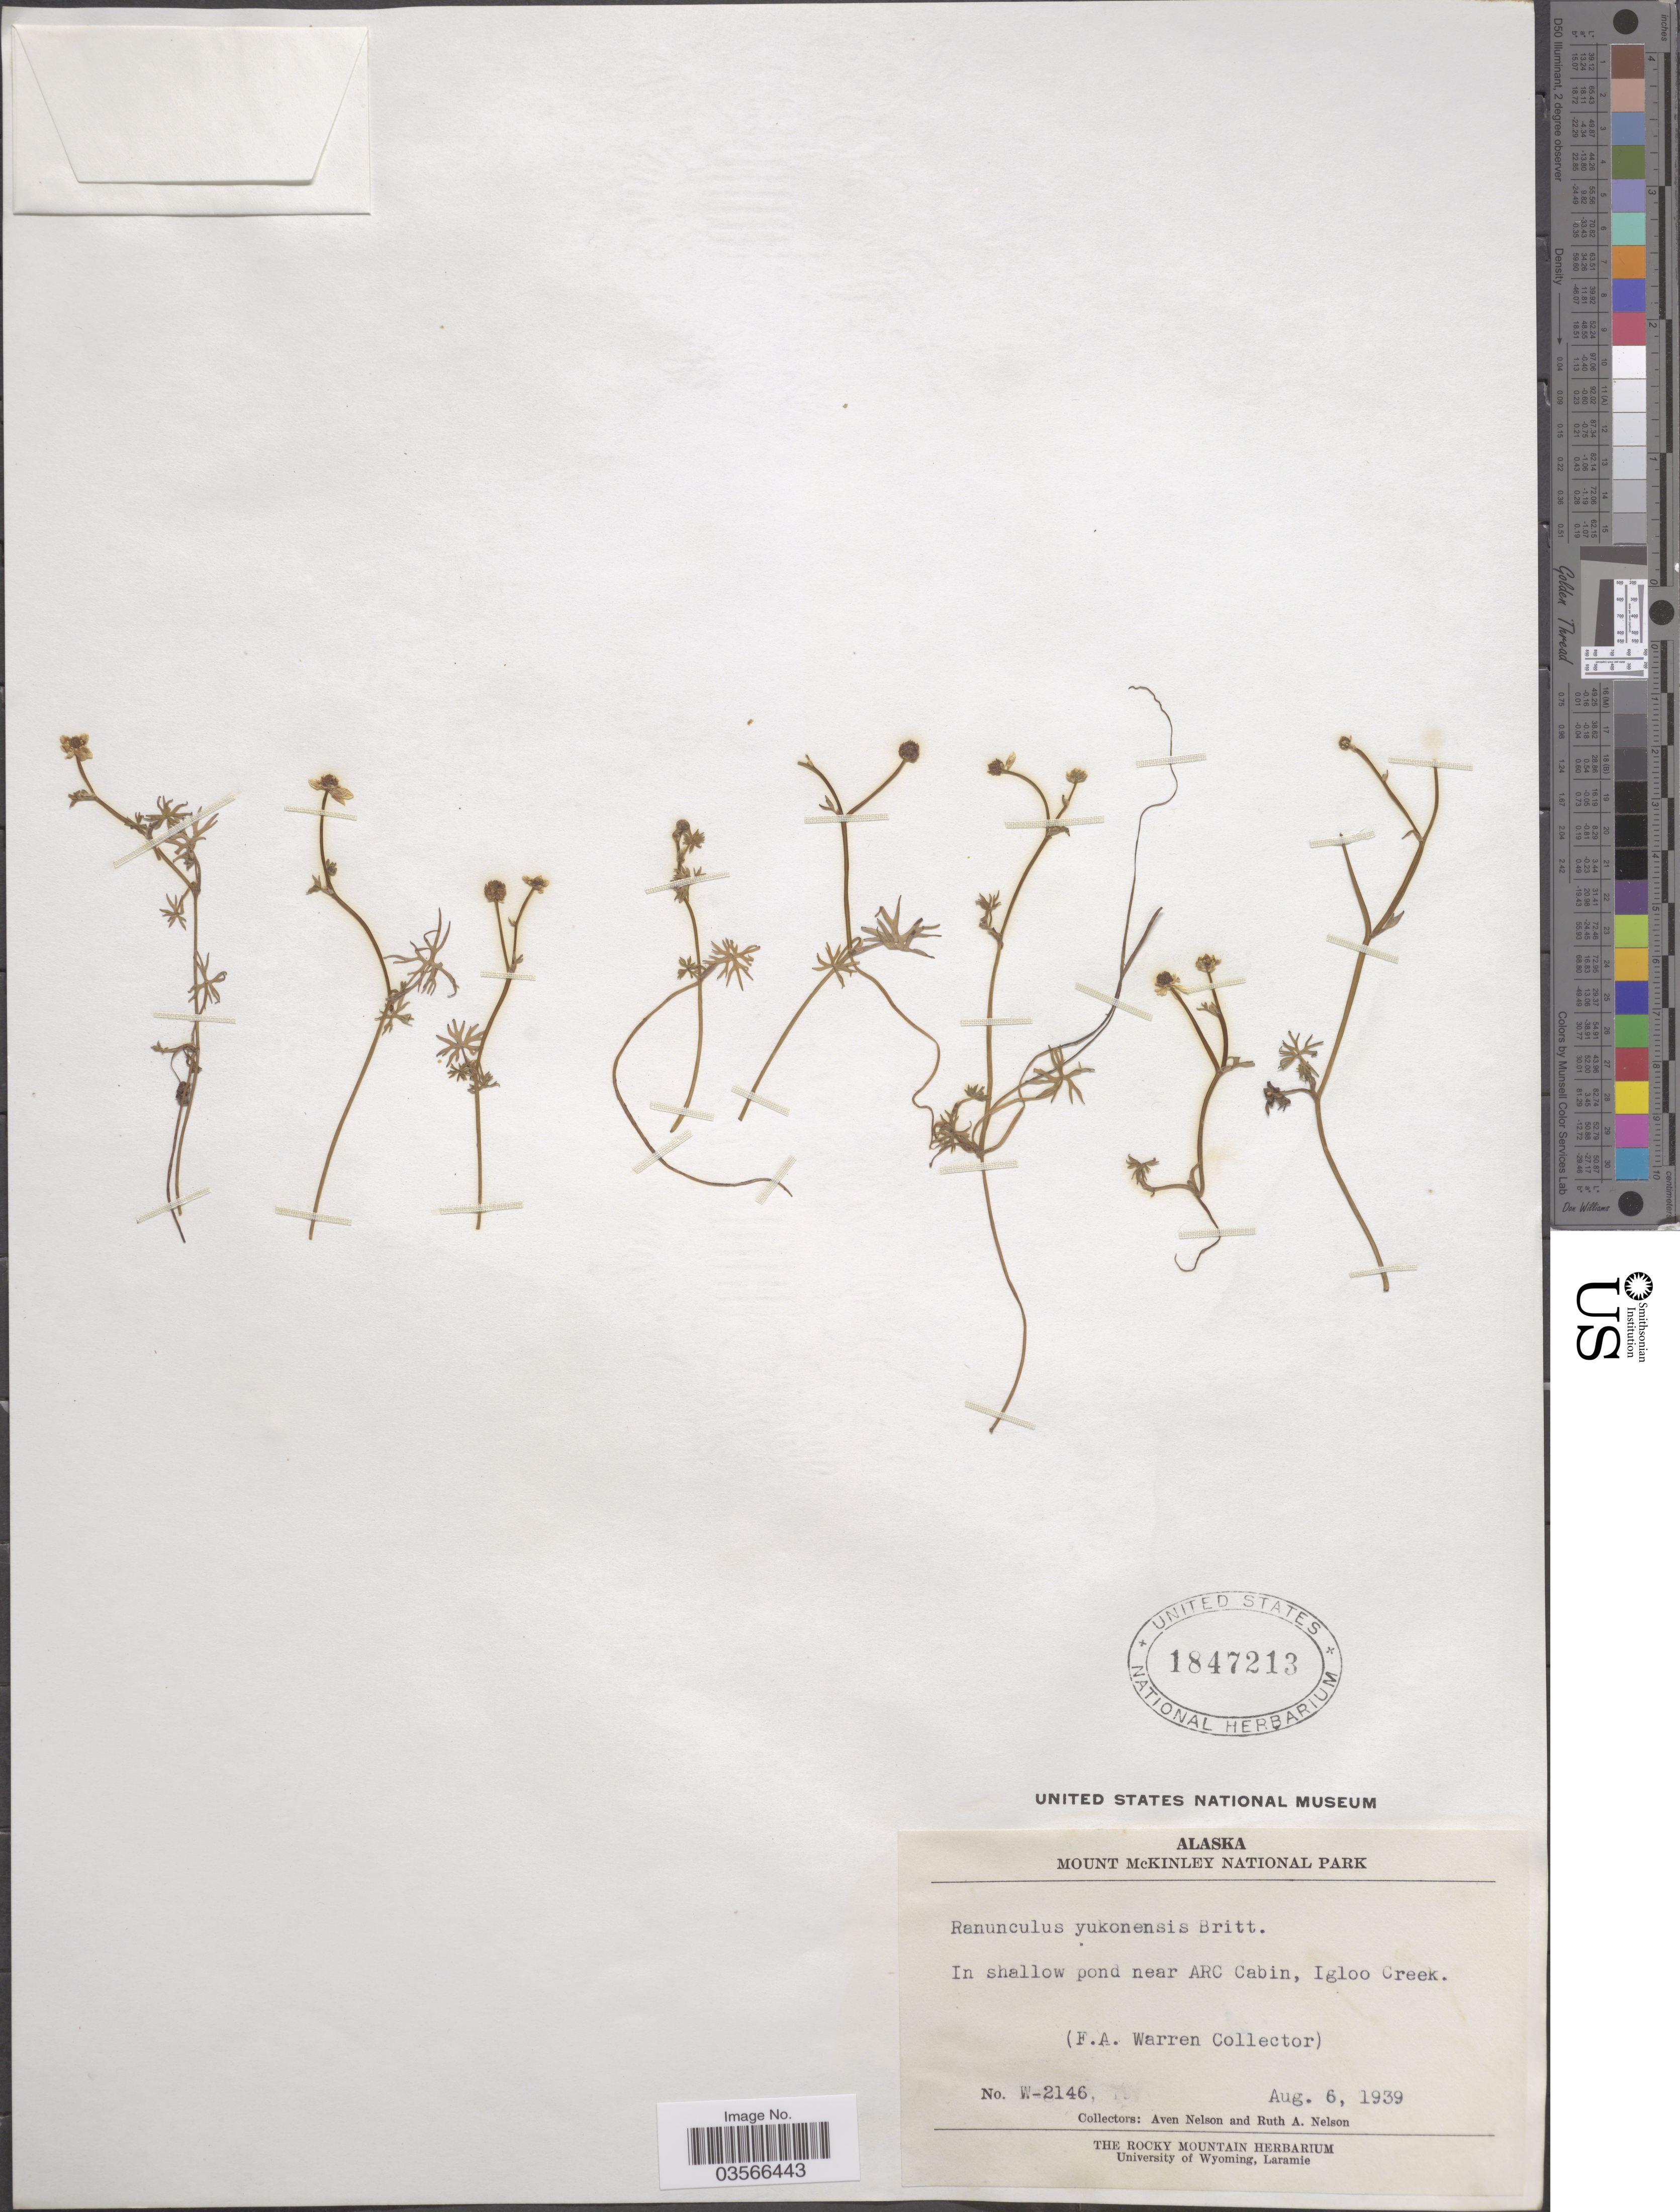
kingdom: Plantae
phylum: Tracheophyta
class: Magnoliopsida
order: Ranunculales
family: Ranunculaceae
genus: Ranunculus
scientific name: Ranunculus gmelinii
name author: DC.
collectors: A. Nelson, R. A. Nelson & F. Warren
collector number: W-2146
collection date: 1939-08-06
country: United States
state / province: Alaska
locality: Mount McKinley National Park. In shallow pond near ARC Cabin, Igloo Creek.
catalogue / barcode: US 1847213